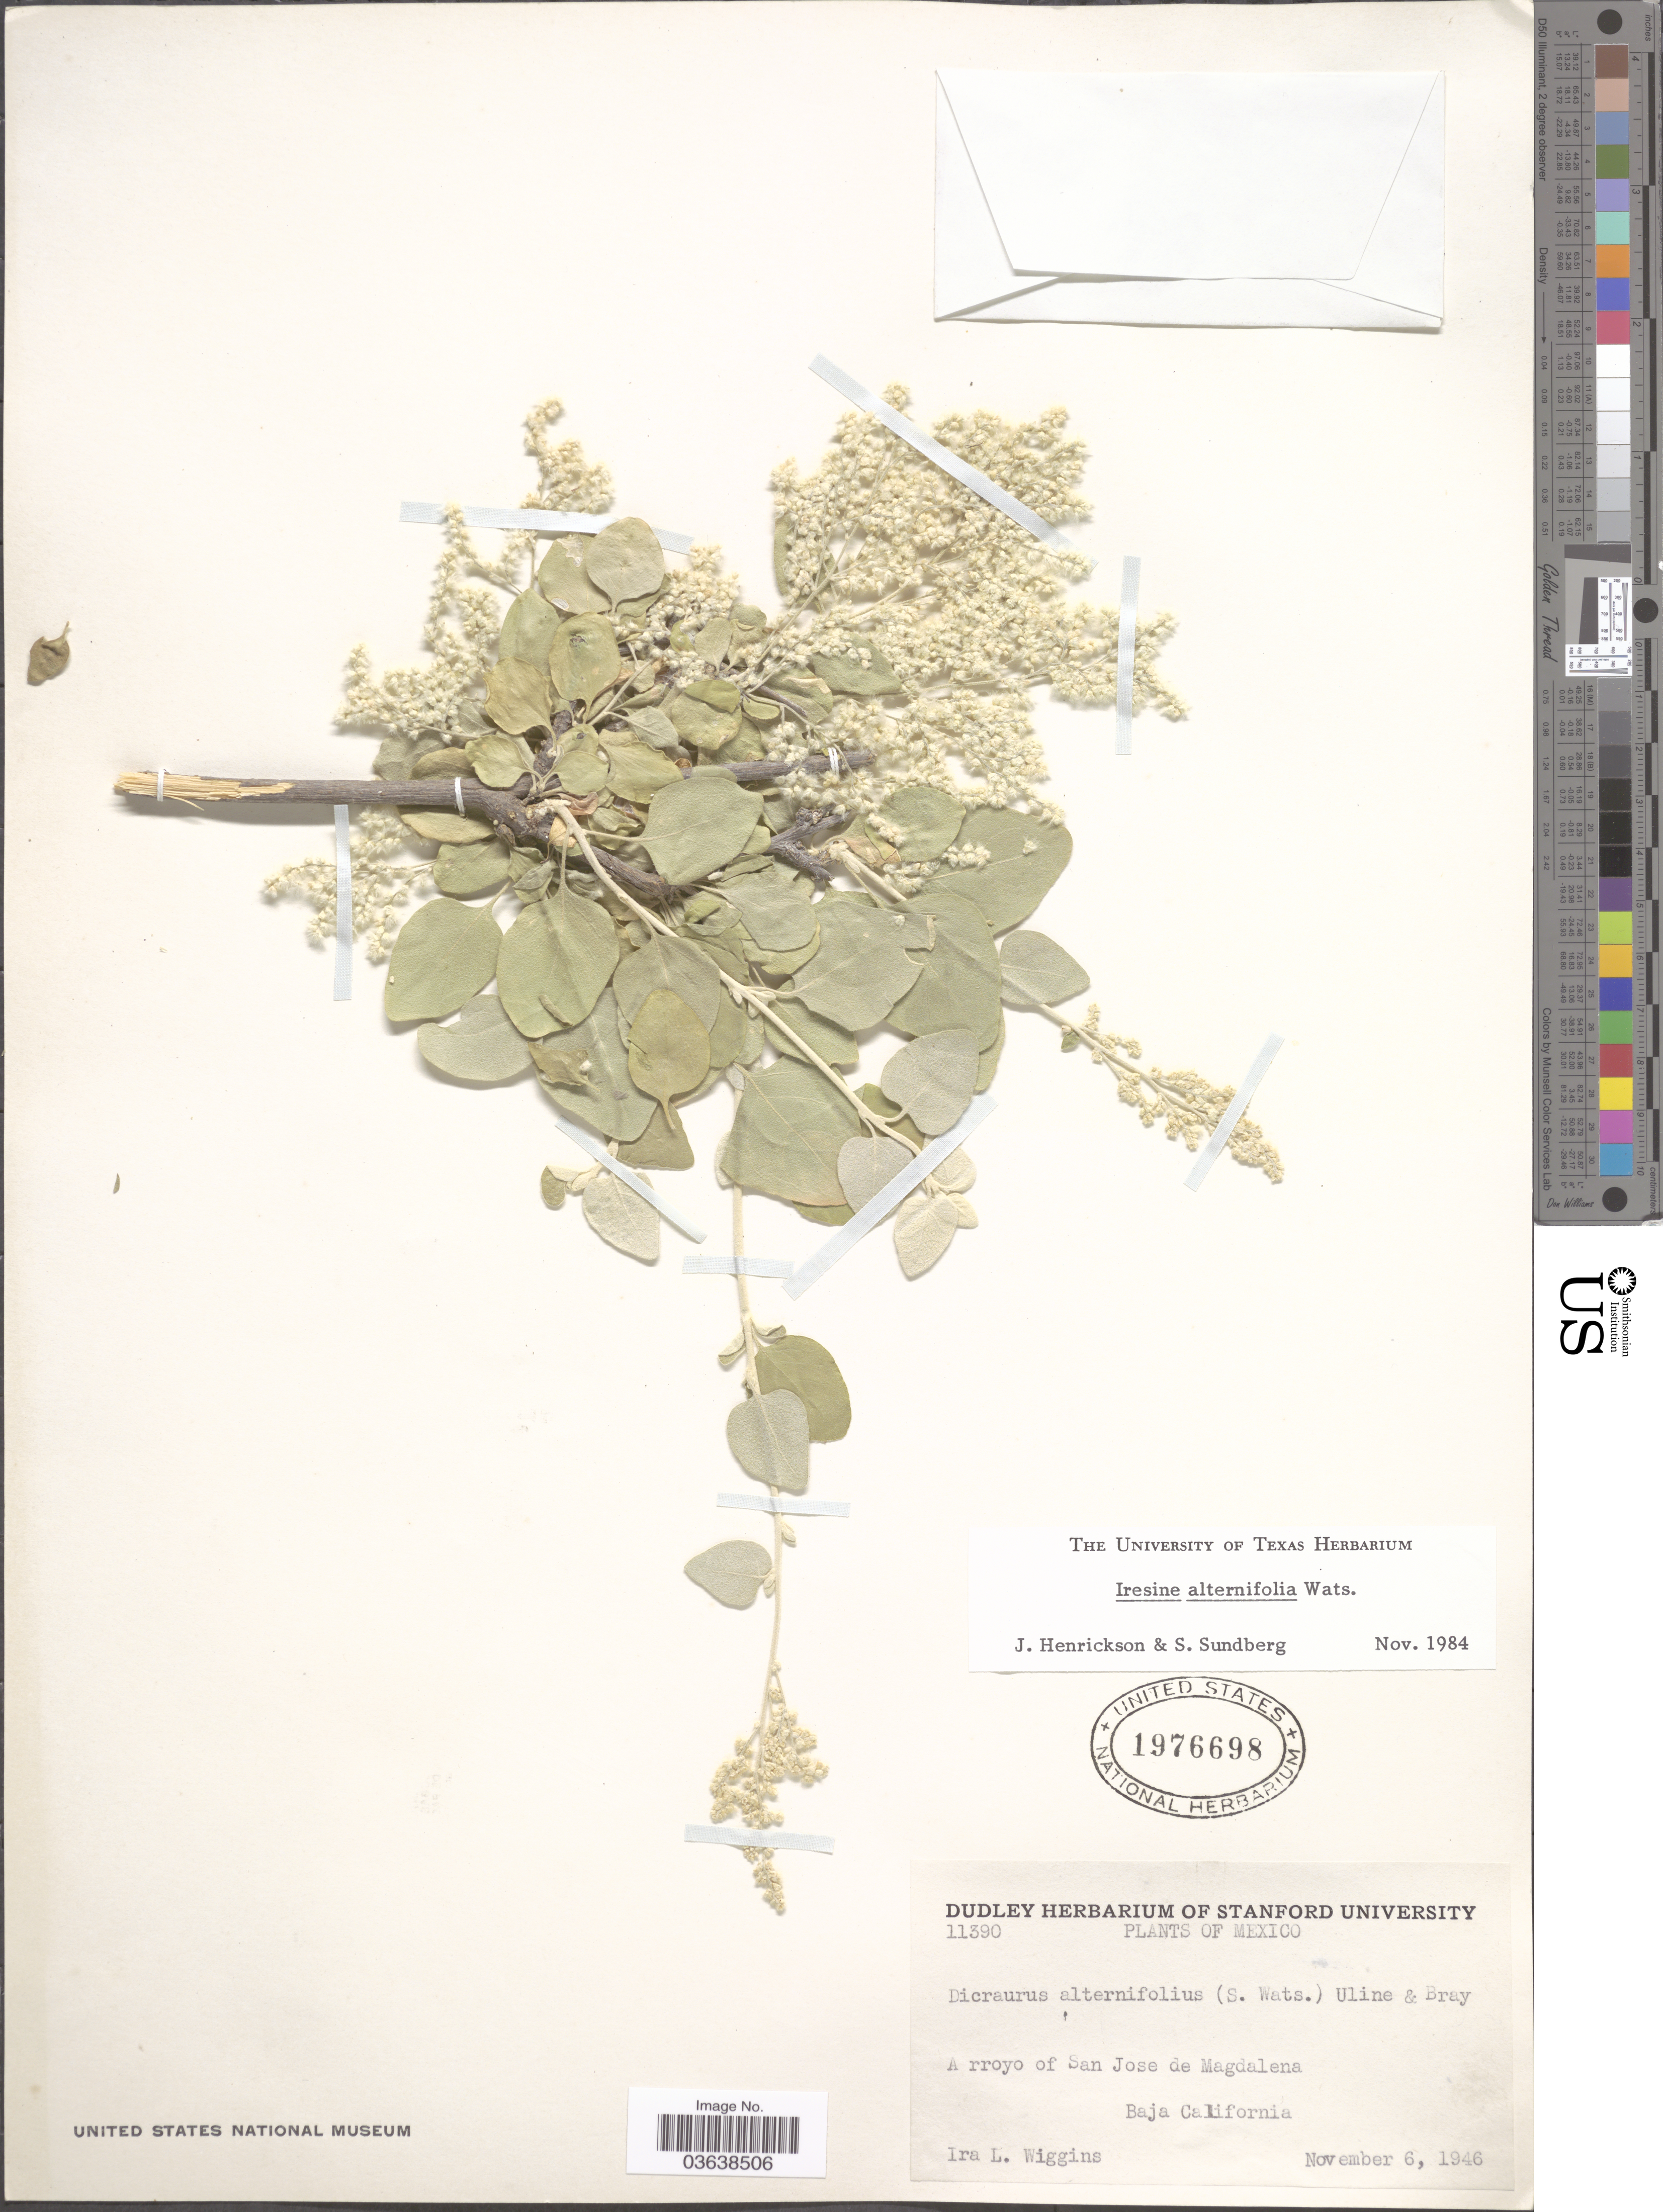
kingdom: Plantae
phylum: Tracheophyta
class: Magnoliopsida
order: Caryophyllales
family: Amaranthaceae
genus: Iresine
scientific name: Iresine alternifolia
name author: S. Watson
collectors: I. L. Wiggins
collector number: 11390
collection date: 1946-11-06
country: Mexico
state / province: Baja California Sur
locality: Arroyo of San Jose de Magdalena.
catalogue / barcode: US 1976698